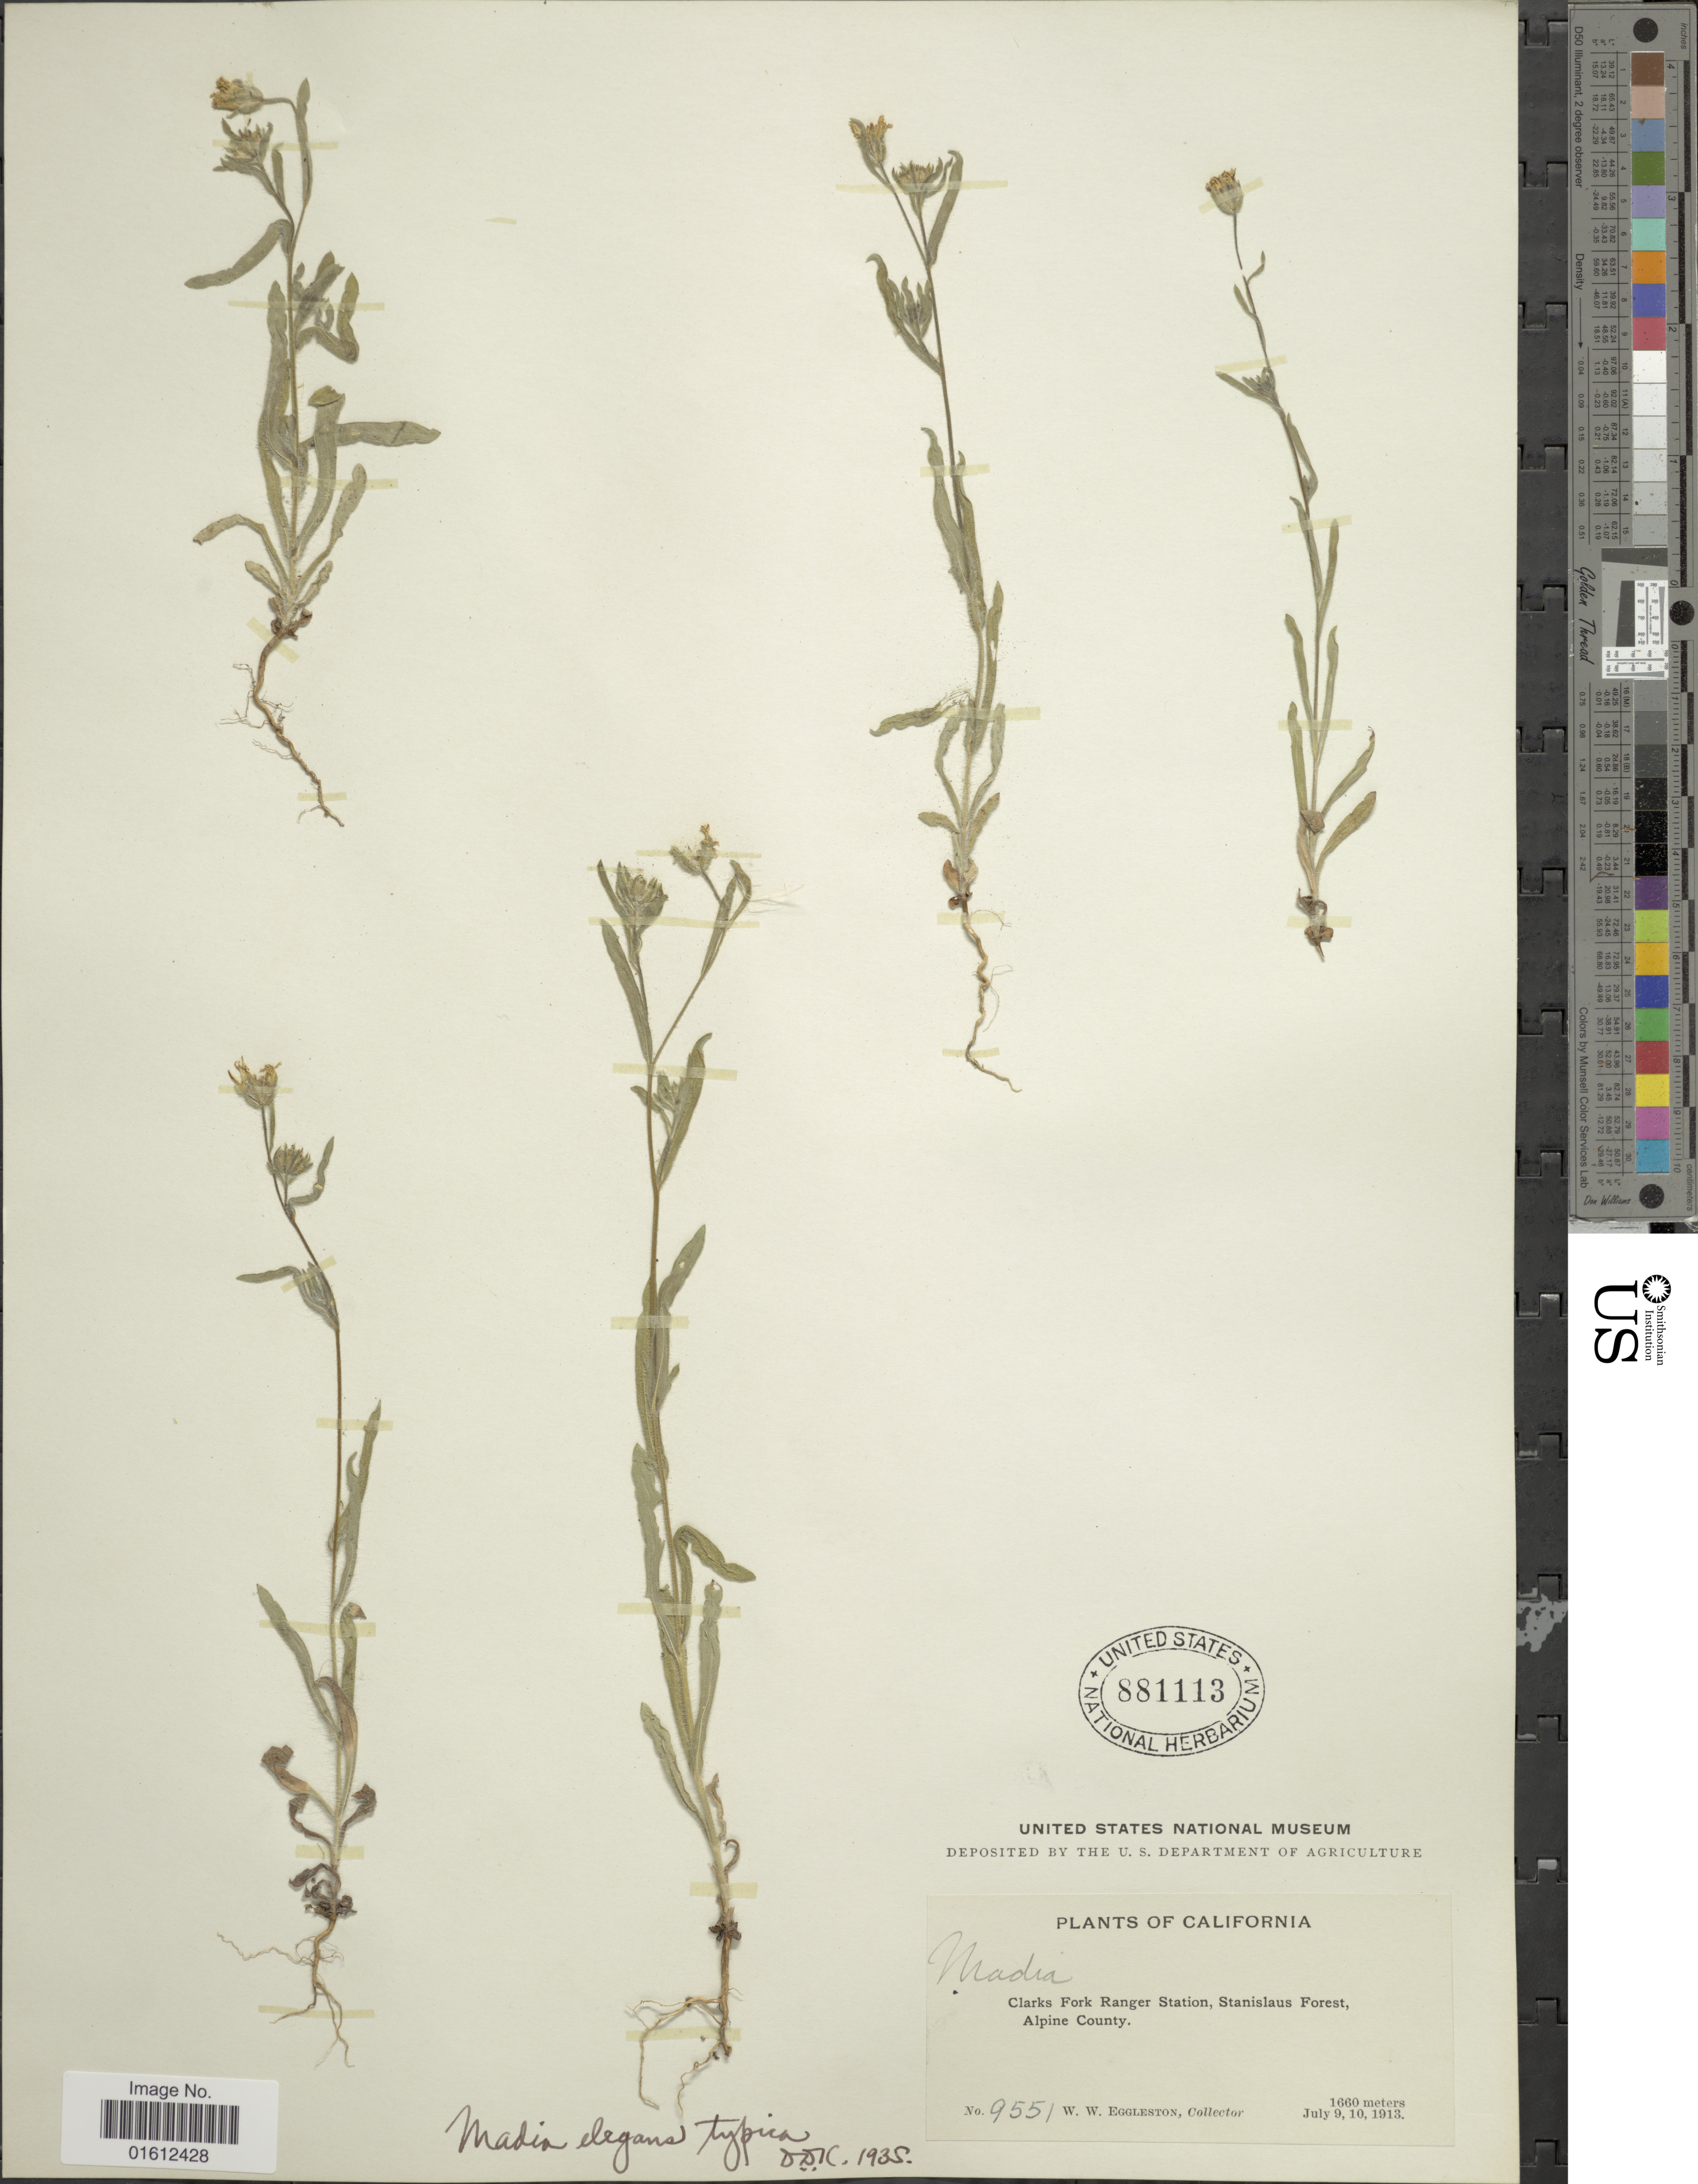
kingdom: Plantae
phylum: Tracheophyta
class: Magnoliopsida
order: Asterales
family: Asteraceae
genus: Madia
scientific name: Madia elegans subsp. elegans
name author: D. Don ex Lindl.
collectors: W. W. Eggleston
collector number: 9551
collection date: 1913-07-09/1913-07-10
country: United States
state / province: California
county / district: Alpine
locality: Clarks Fork Ranger Station, Stanislaus Forest, Alpine County.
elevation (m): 1660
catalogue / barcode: US 881113